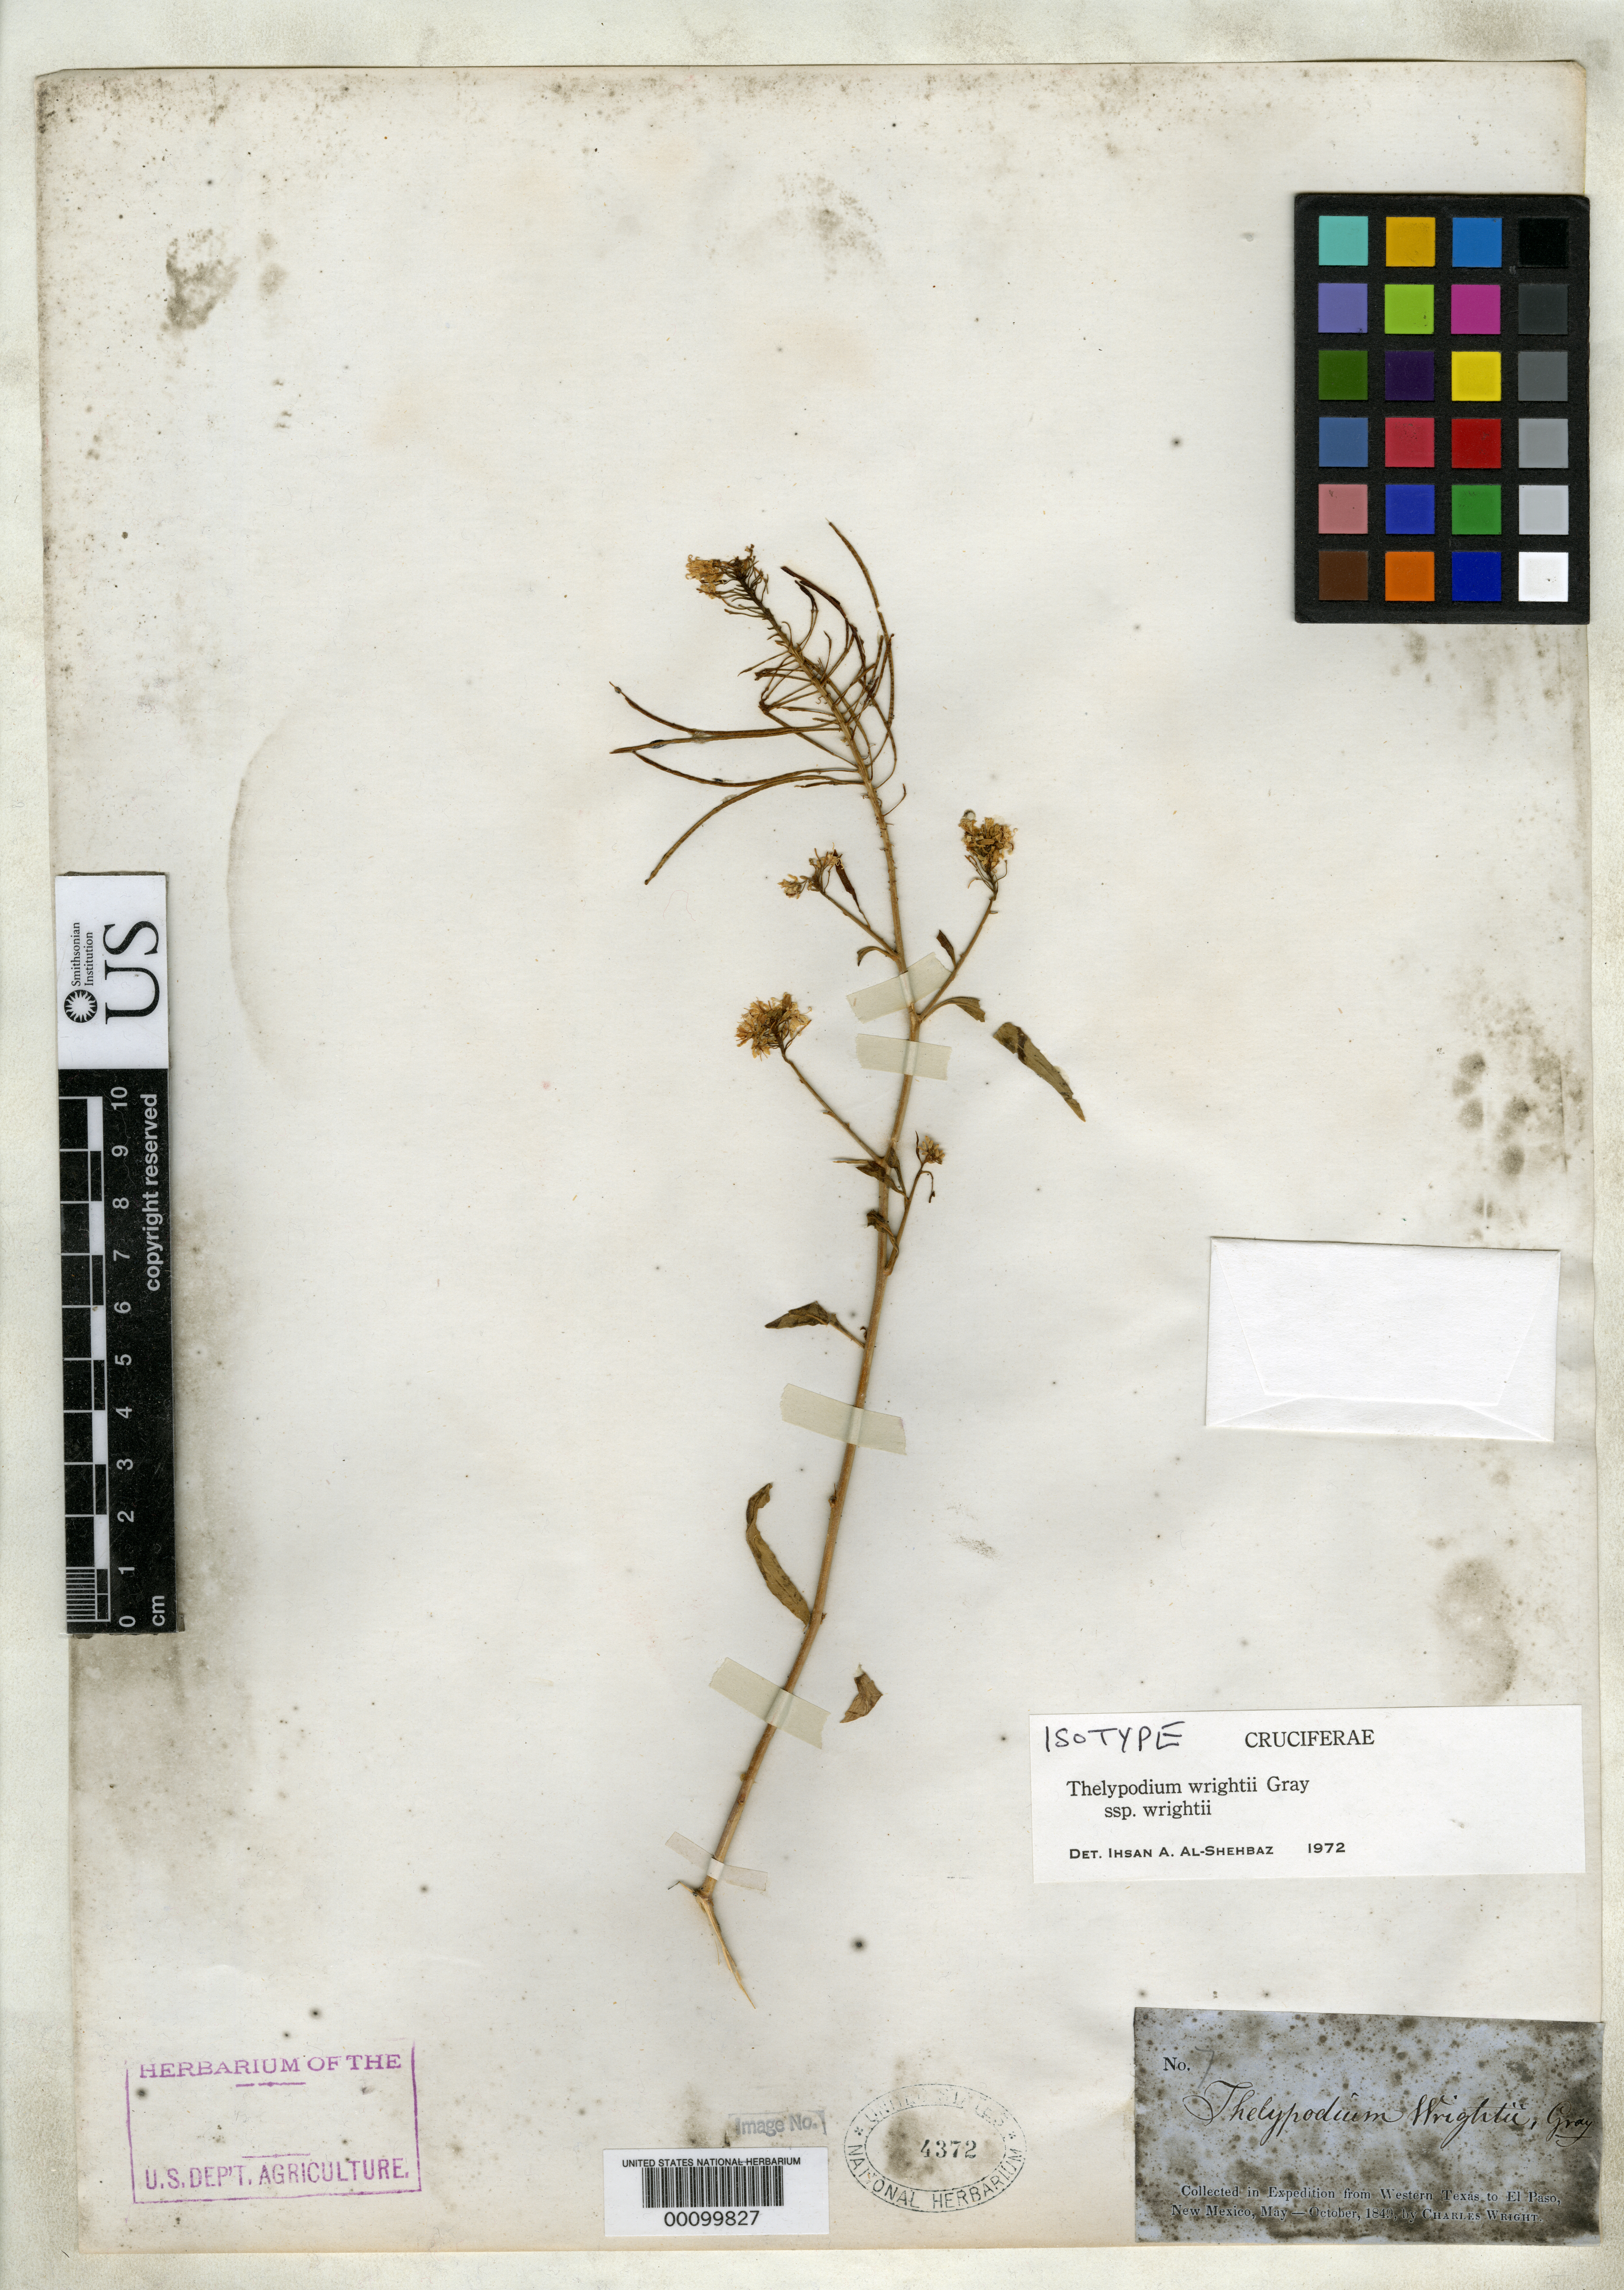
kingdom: Plantae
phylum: Tracheophyta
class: Magnoliopsida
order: Brassicales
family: Brassicaceae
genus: Thelypodium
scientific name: Thelypodium wrightii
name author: A. Gray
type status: Isotype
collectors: C. Wright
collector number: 7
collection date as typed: Aug 1849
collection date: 1849-08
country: United States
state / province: Texas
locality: Pass of the Limpio, west Texas.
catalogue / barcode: US 4372